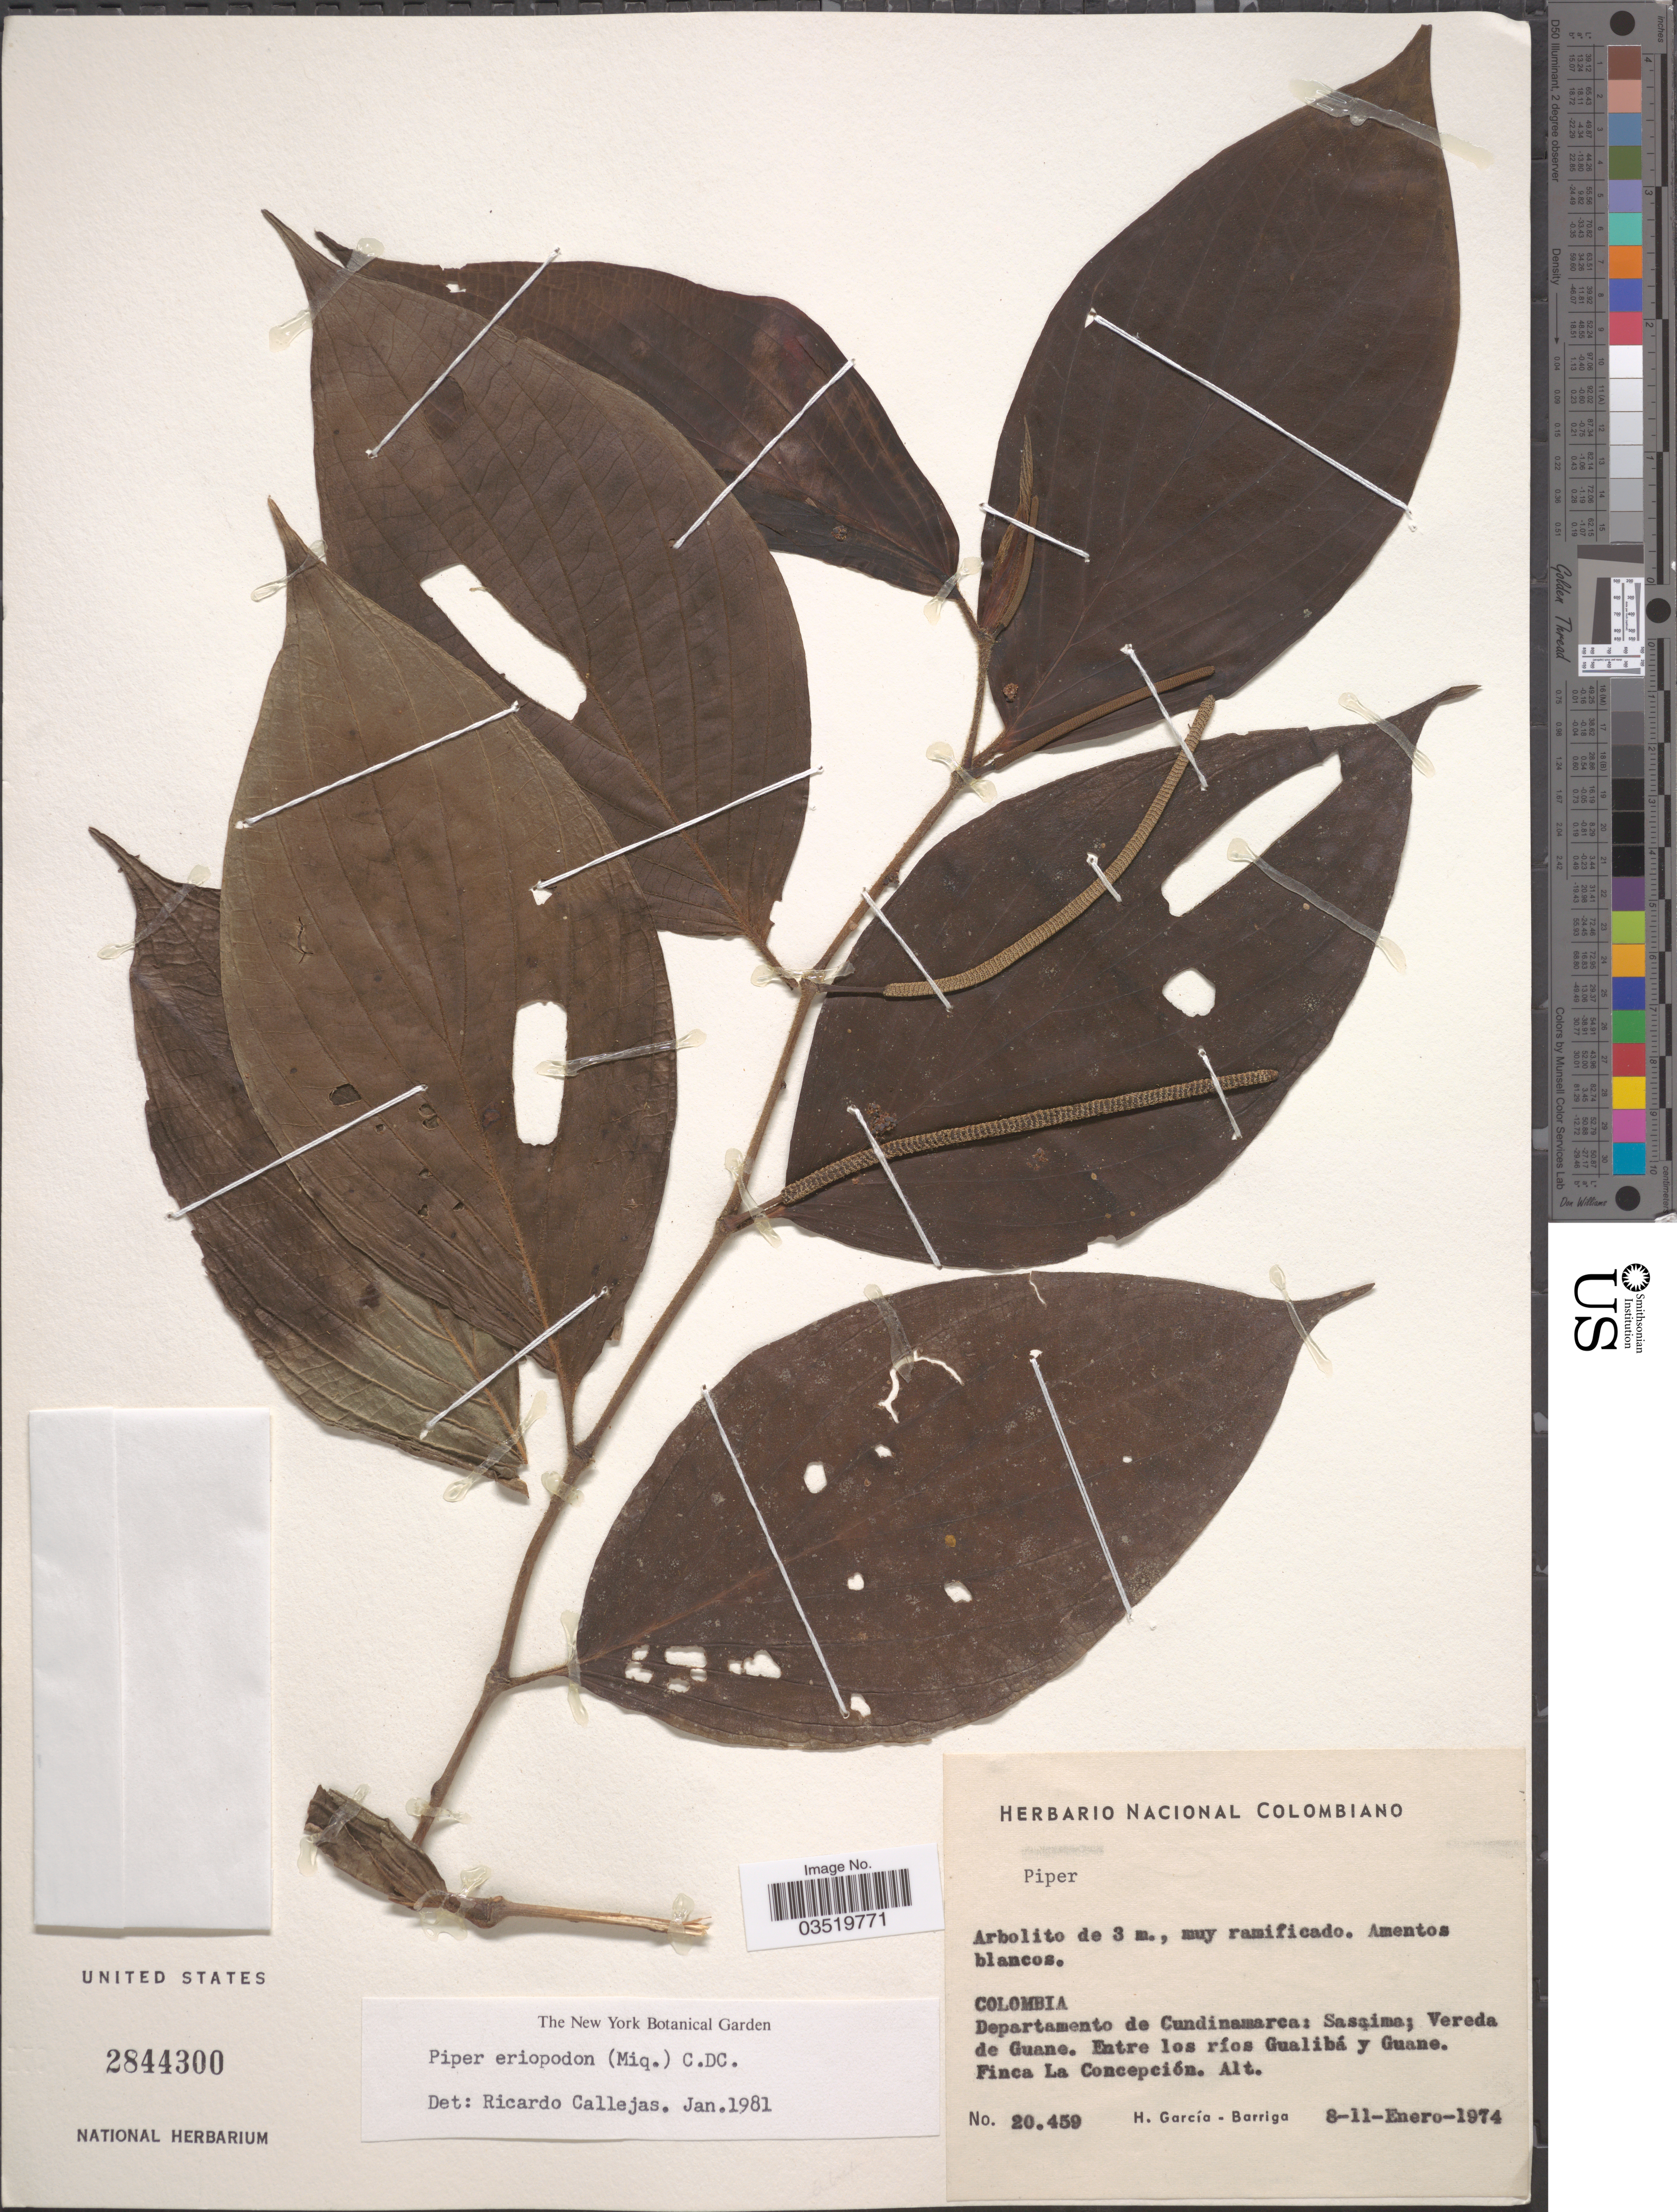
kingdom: Plantae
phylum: Tracheophyta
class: Magnoliopsida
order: Piperales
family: Piperaceae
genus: Piper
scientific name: Piper eriopodon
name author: C. DC.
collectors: H. García Barriga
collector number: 20459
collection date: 1974-01-08/1974-01-11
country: Colombia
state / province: Cundinamarca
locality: Departamento de Cundinamarca: Sasaima; Vereda de Guane. Entre los ríos Gualibá y Guane. Finca La Concepción.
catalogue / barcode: US 2844300